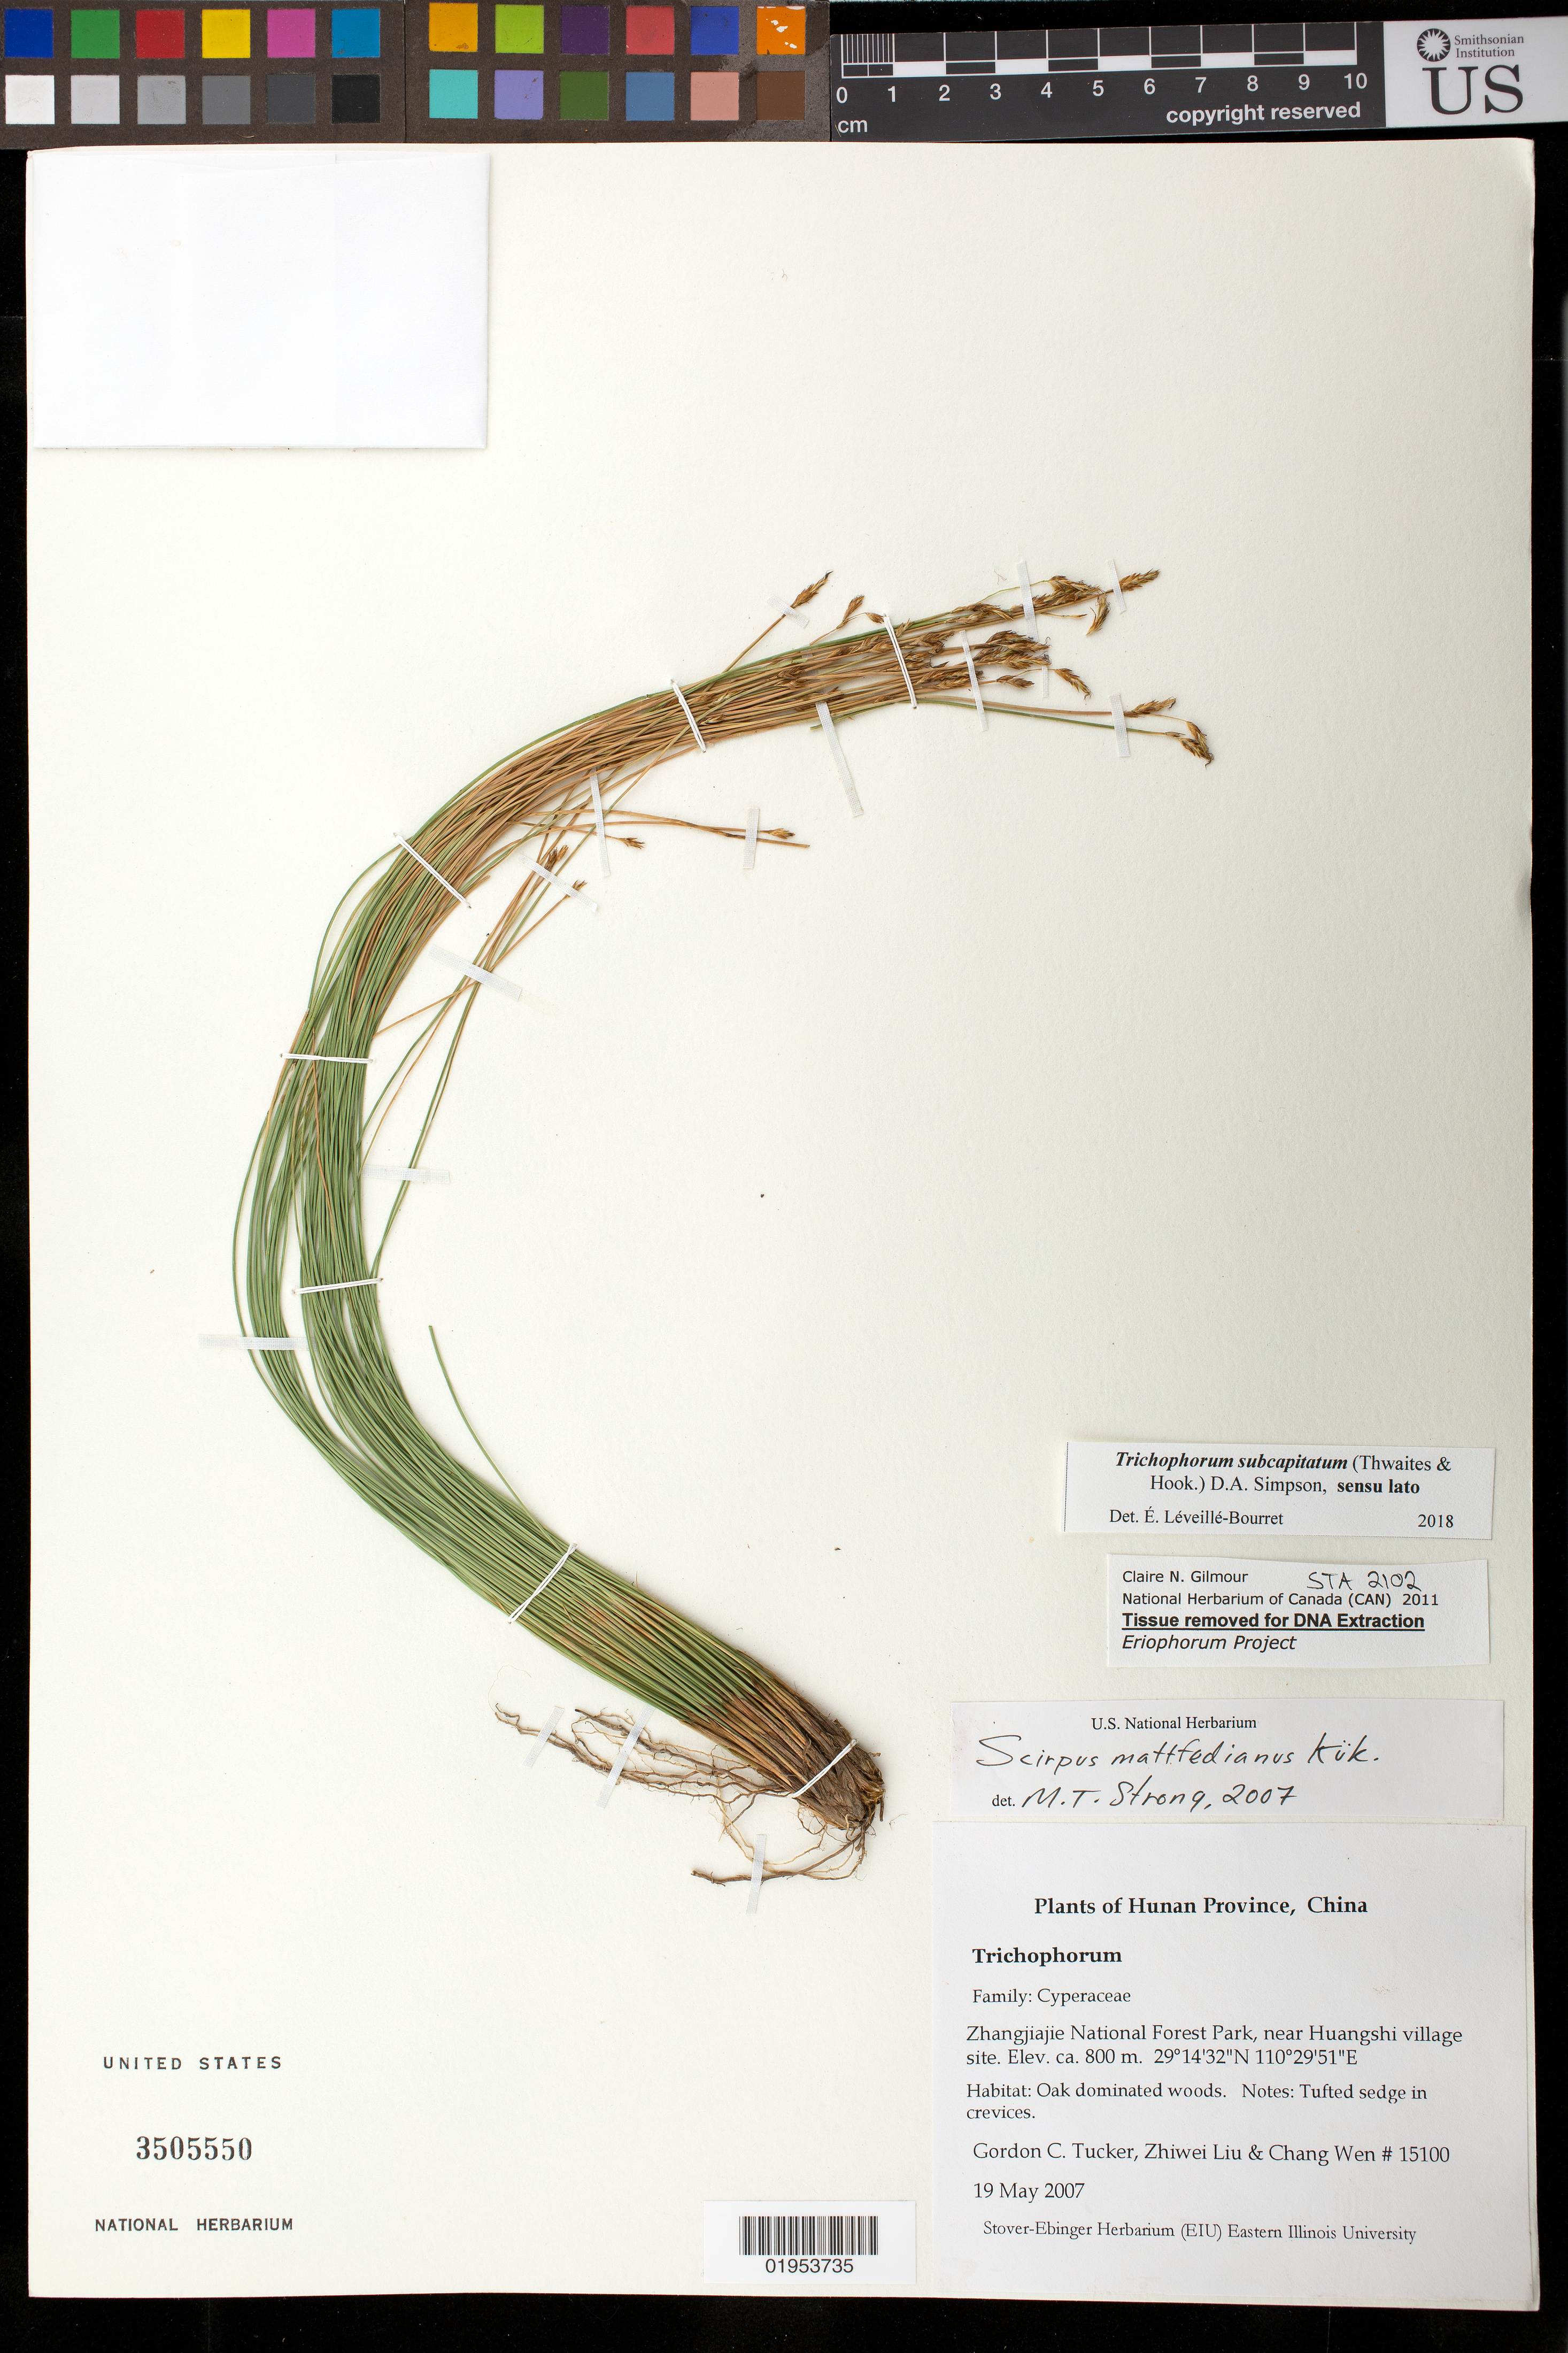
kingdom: Plantae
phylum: Tracheophyta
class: Liliopsida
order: Poales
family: Cyperaceae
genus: Trichophorum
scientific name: Trichophorum subcapitatum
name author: (Thwaites & Hook.) D.A. Simpson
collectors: G. C. Tucker, Z. Liu & C. Wen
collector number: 4571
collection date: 2007-05-19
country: China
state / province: Hunan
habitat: Oak dominated woods.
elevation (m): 800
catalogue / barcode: US 3505550